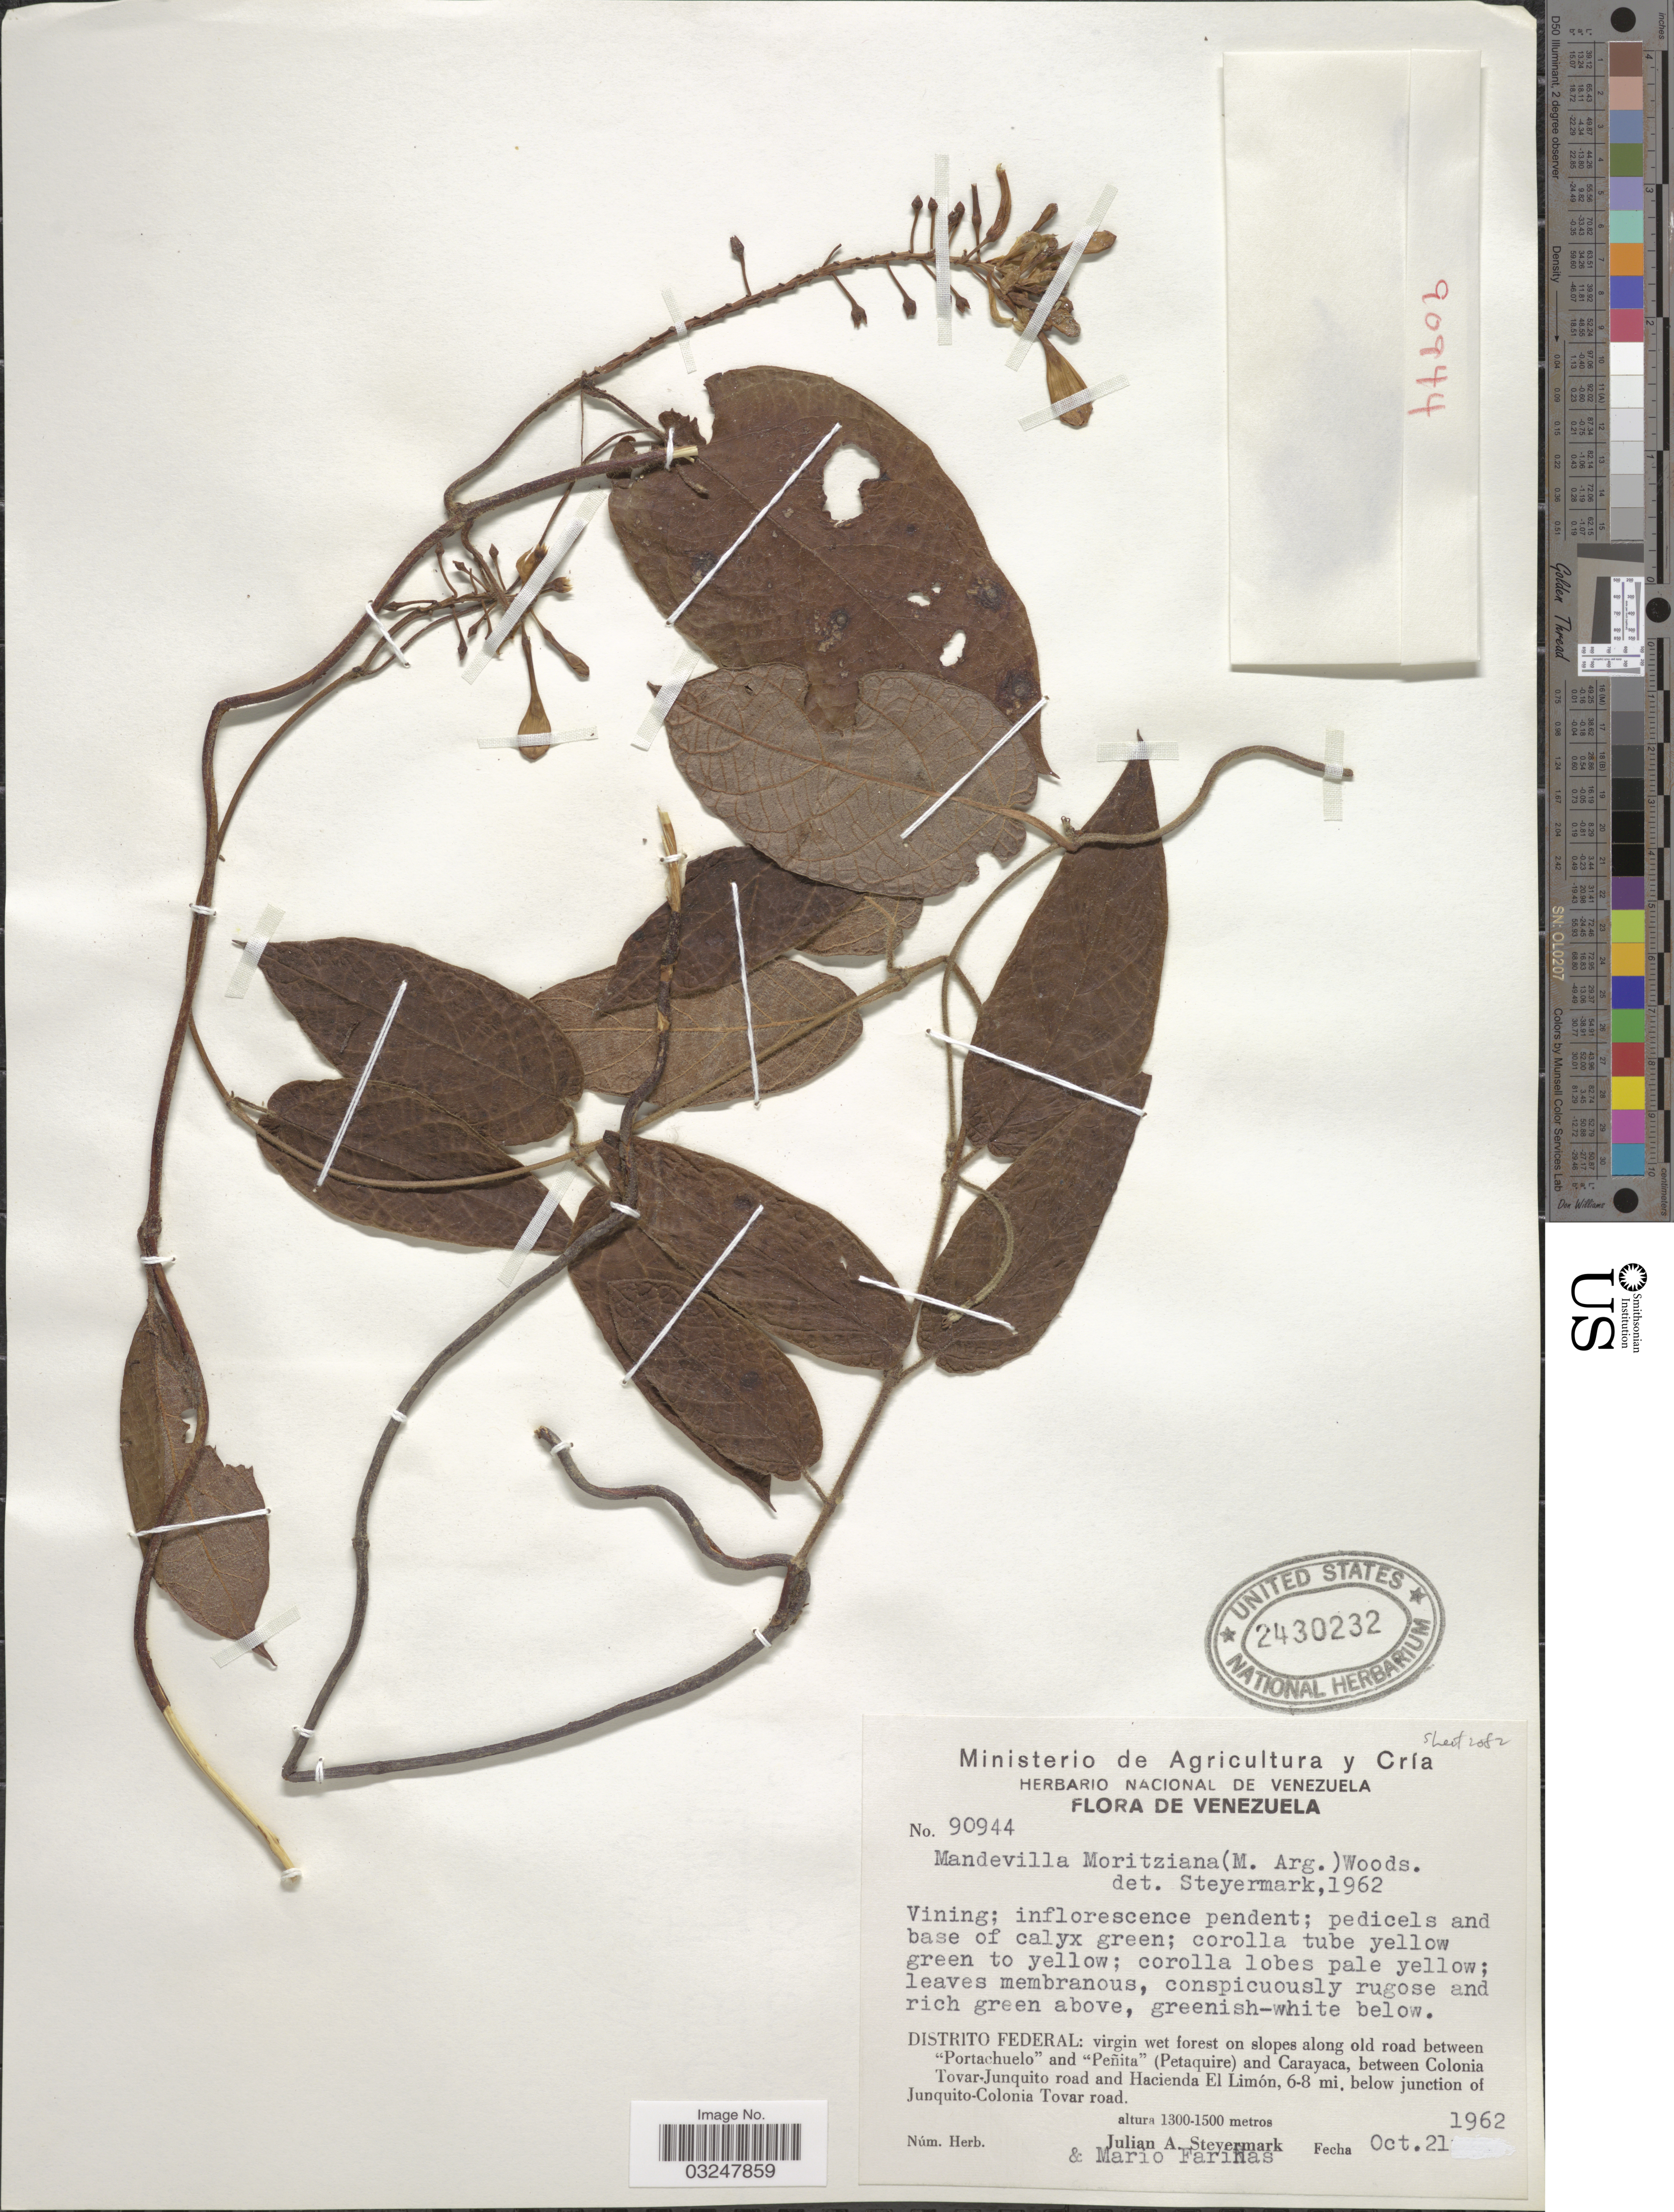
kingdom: Plantae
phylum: Tracheophyta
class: Magnoliopsida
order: Gentianales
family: Apocynaceae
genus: Mandevilla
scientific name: Mandevilla moritziana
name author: (Müll. Arg.) Donn. Sm.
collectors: J. Steyermark & M. Fariñas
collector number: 90944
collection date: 1962-10-21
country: Venezuela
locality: Distrito Federal: moist virgin forest on slope along old road between "Portachuelo" and "Peñita" (Petaquire) and Carayaca, between Colonia Tovar-Junquito road and Hacienda El Limón, 6-8 mi below junction of Junquito-Colonia Tovar road.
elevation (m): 1300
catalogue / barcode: US 2430232